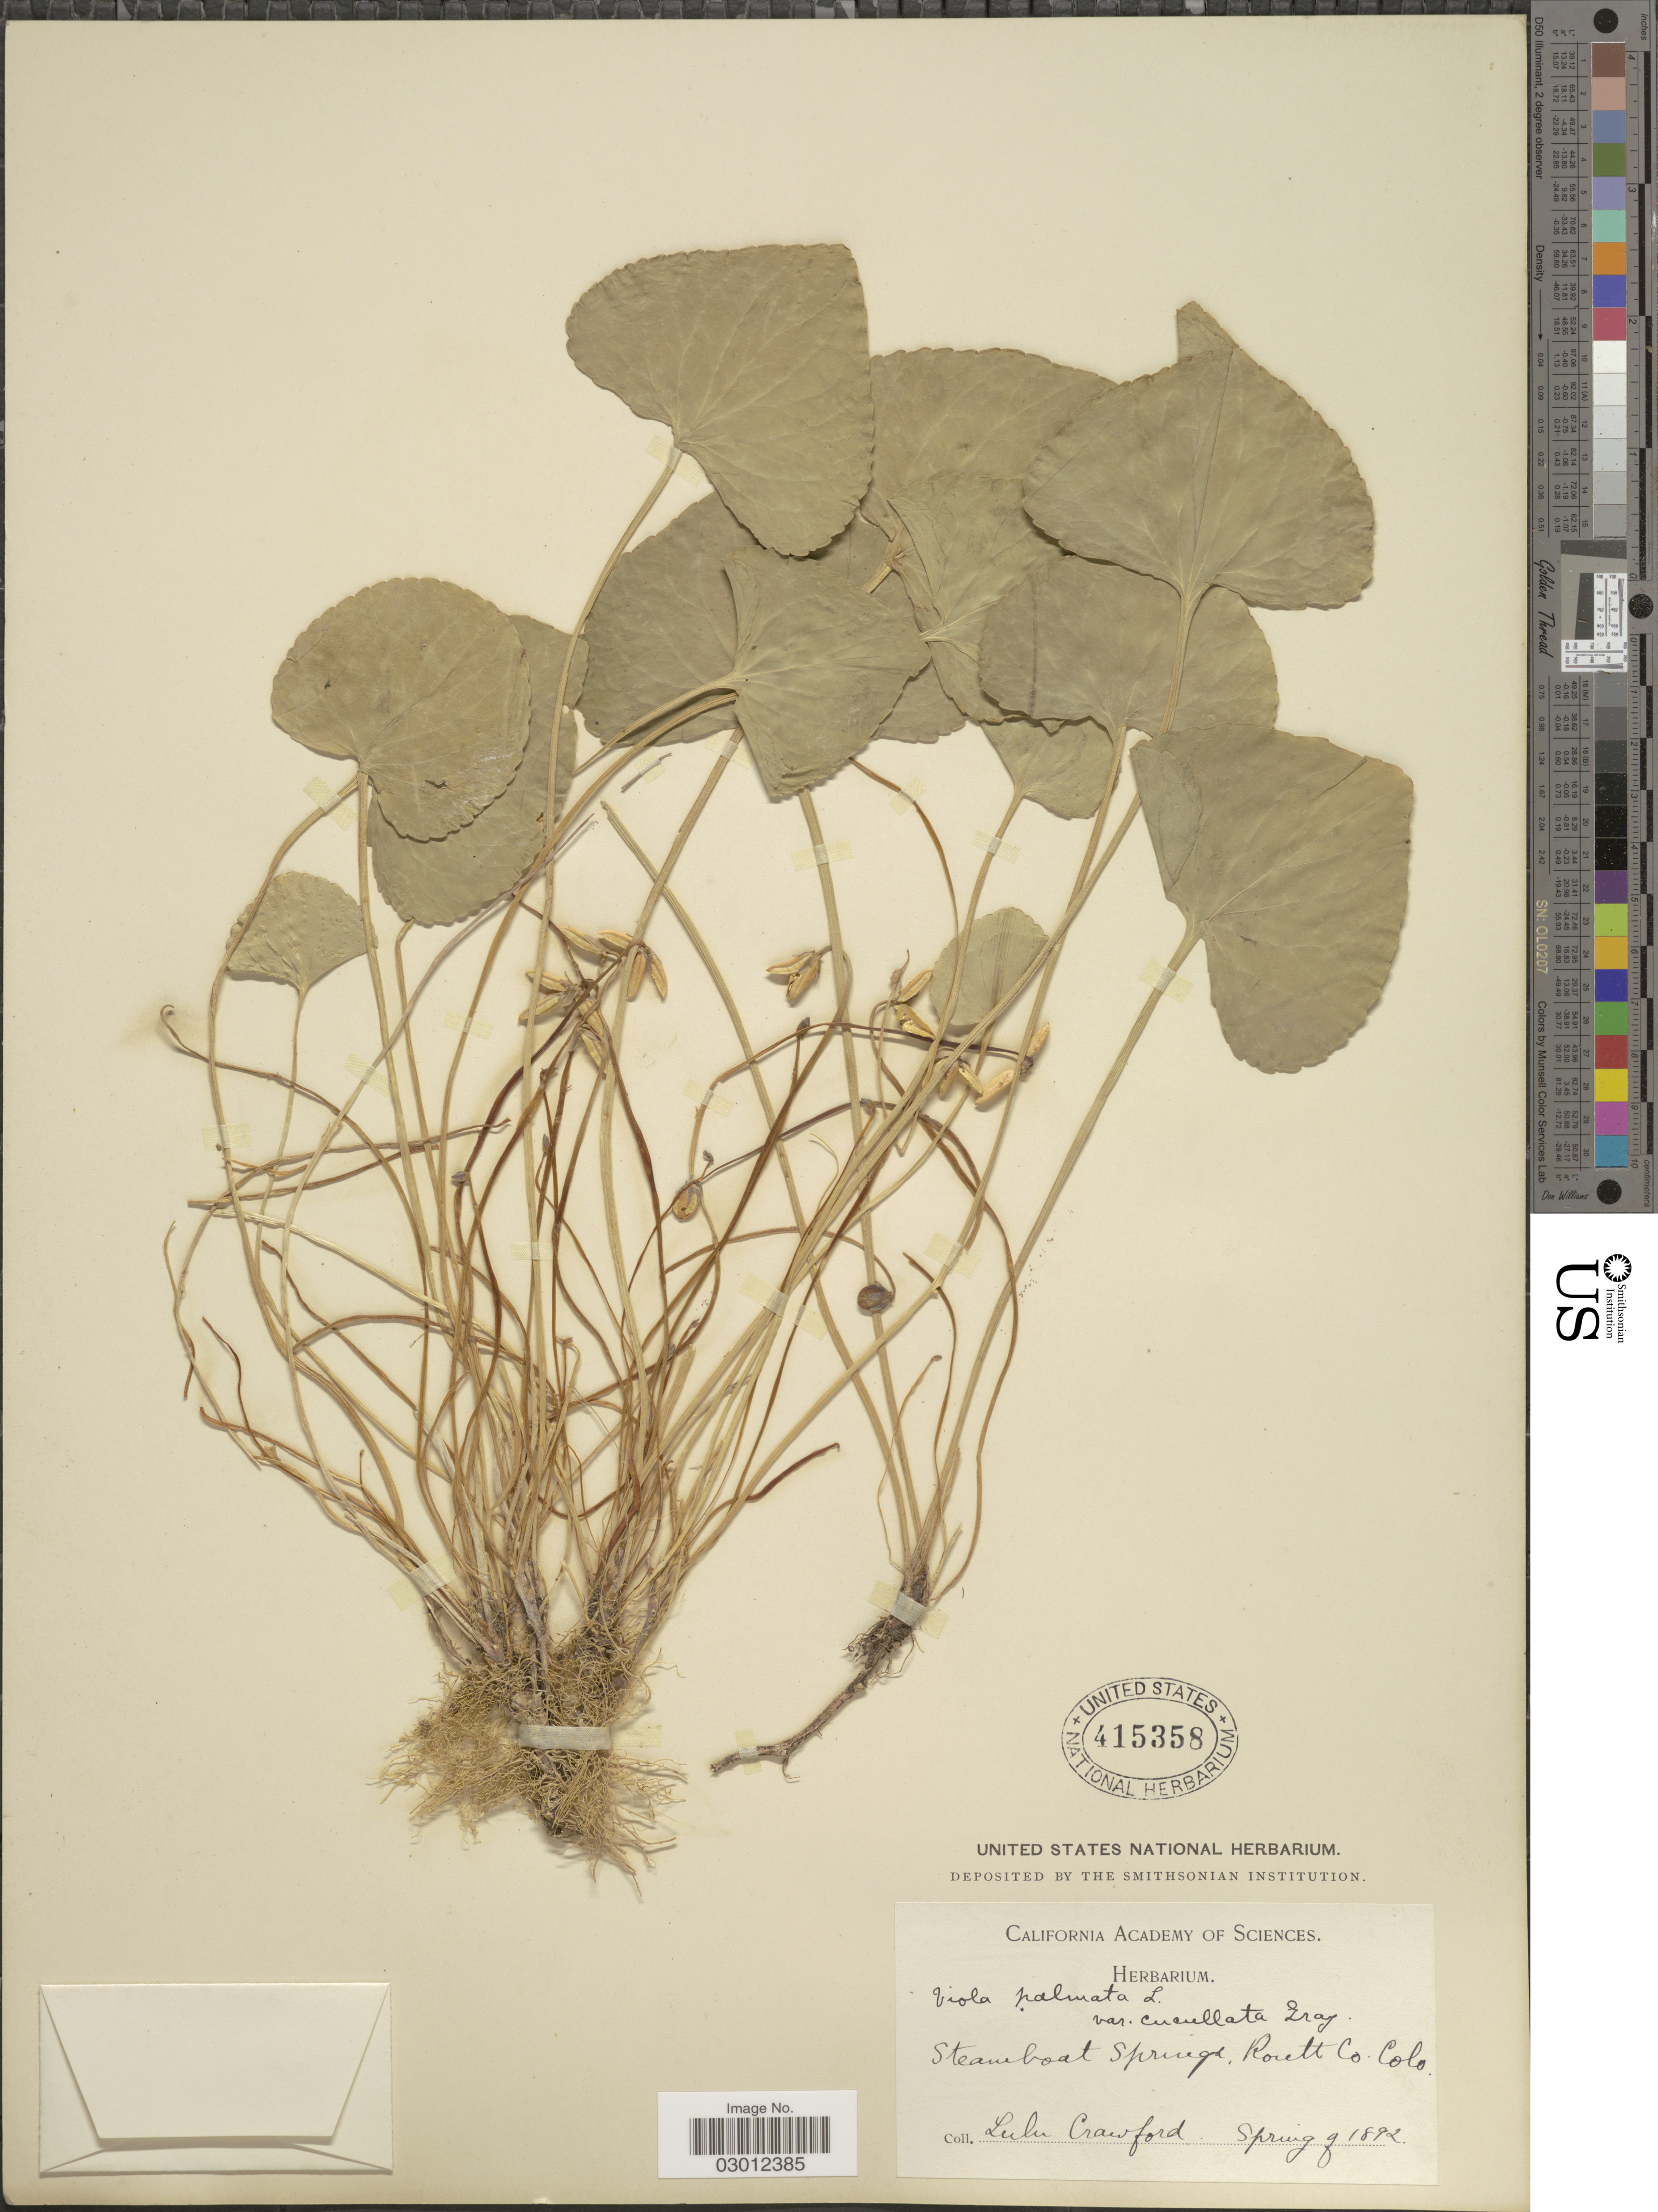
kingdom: Plantae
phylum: Tracheophyta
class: Magnoliopsida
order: Malpighiales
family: Violaceae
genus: Viola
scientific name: Viola nephrophylla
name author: Greene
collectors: L. Crawford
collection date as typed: spring of 1892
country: United States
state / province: Colorado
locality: Steamboat Springs. Routt Co.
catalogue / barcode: US 415358